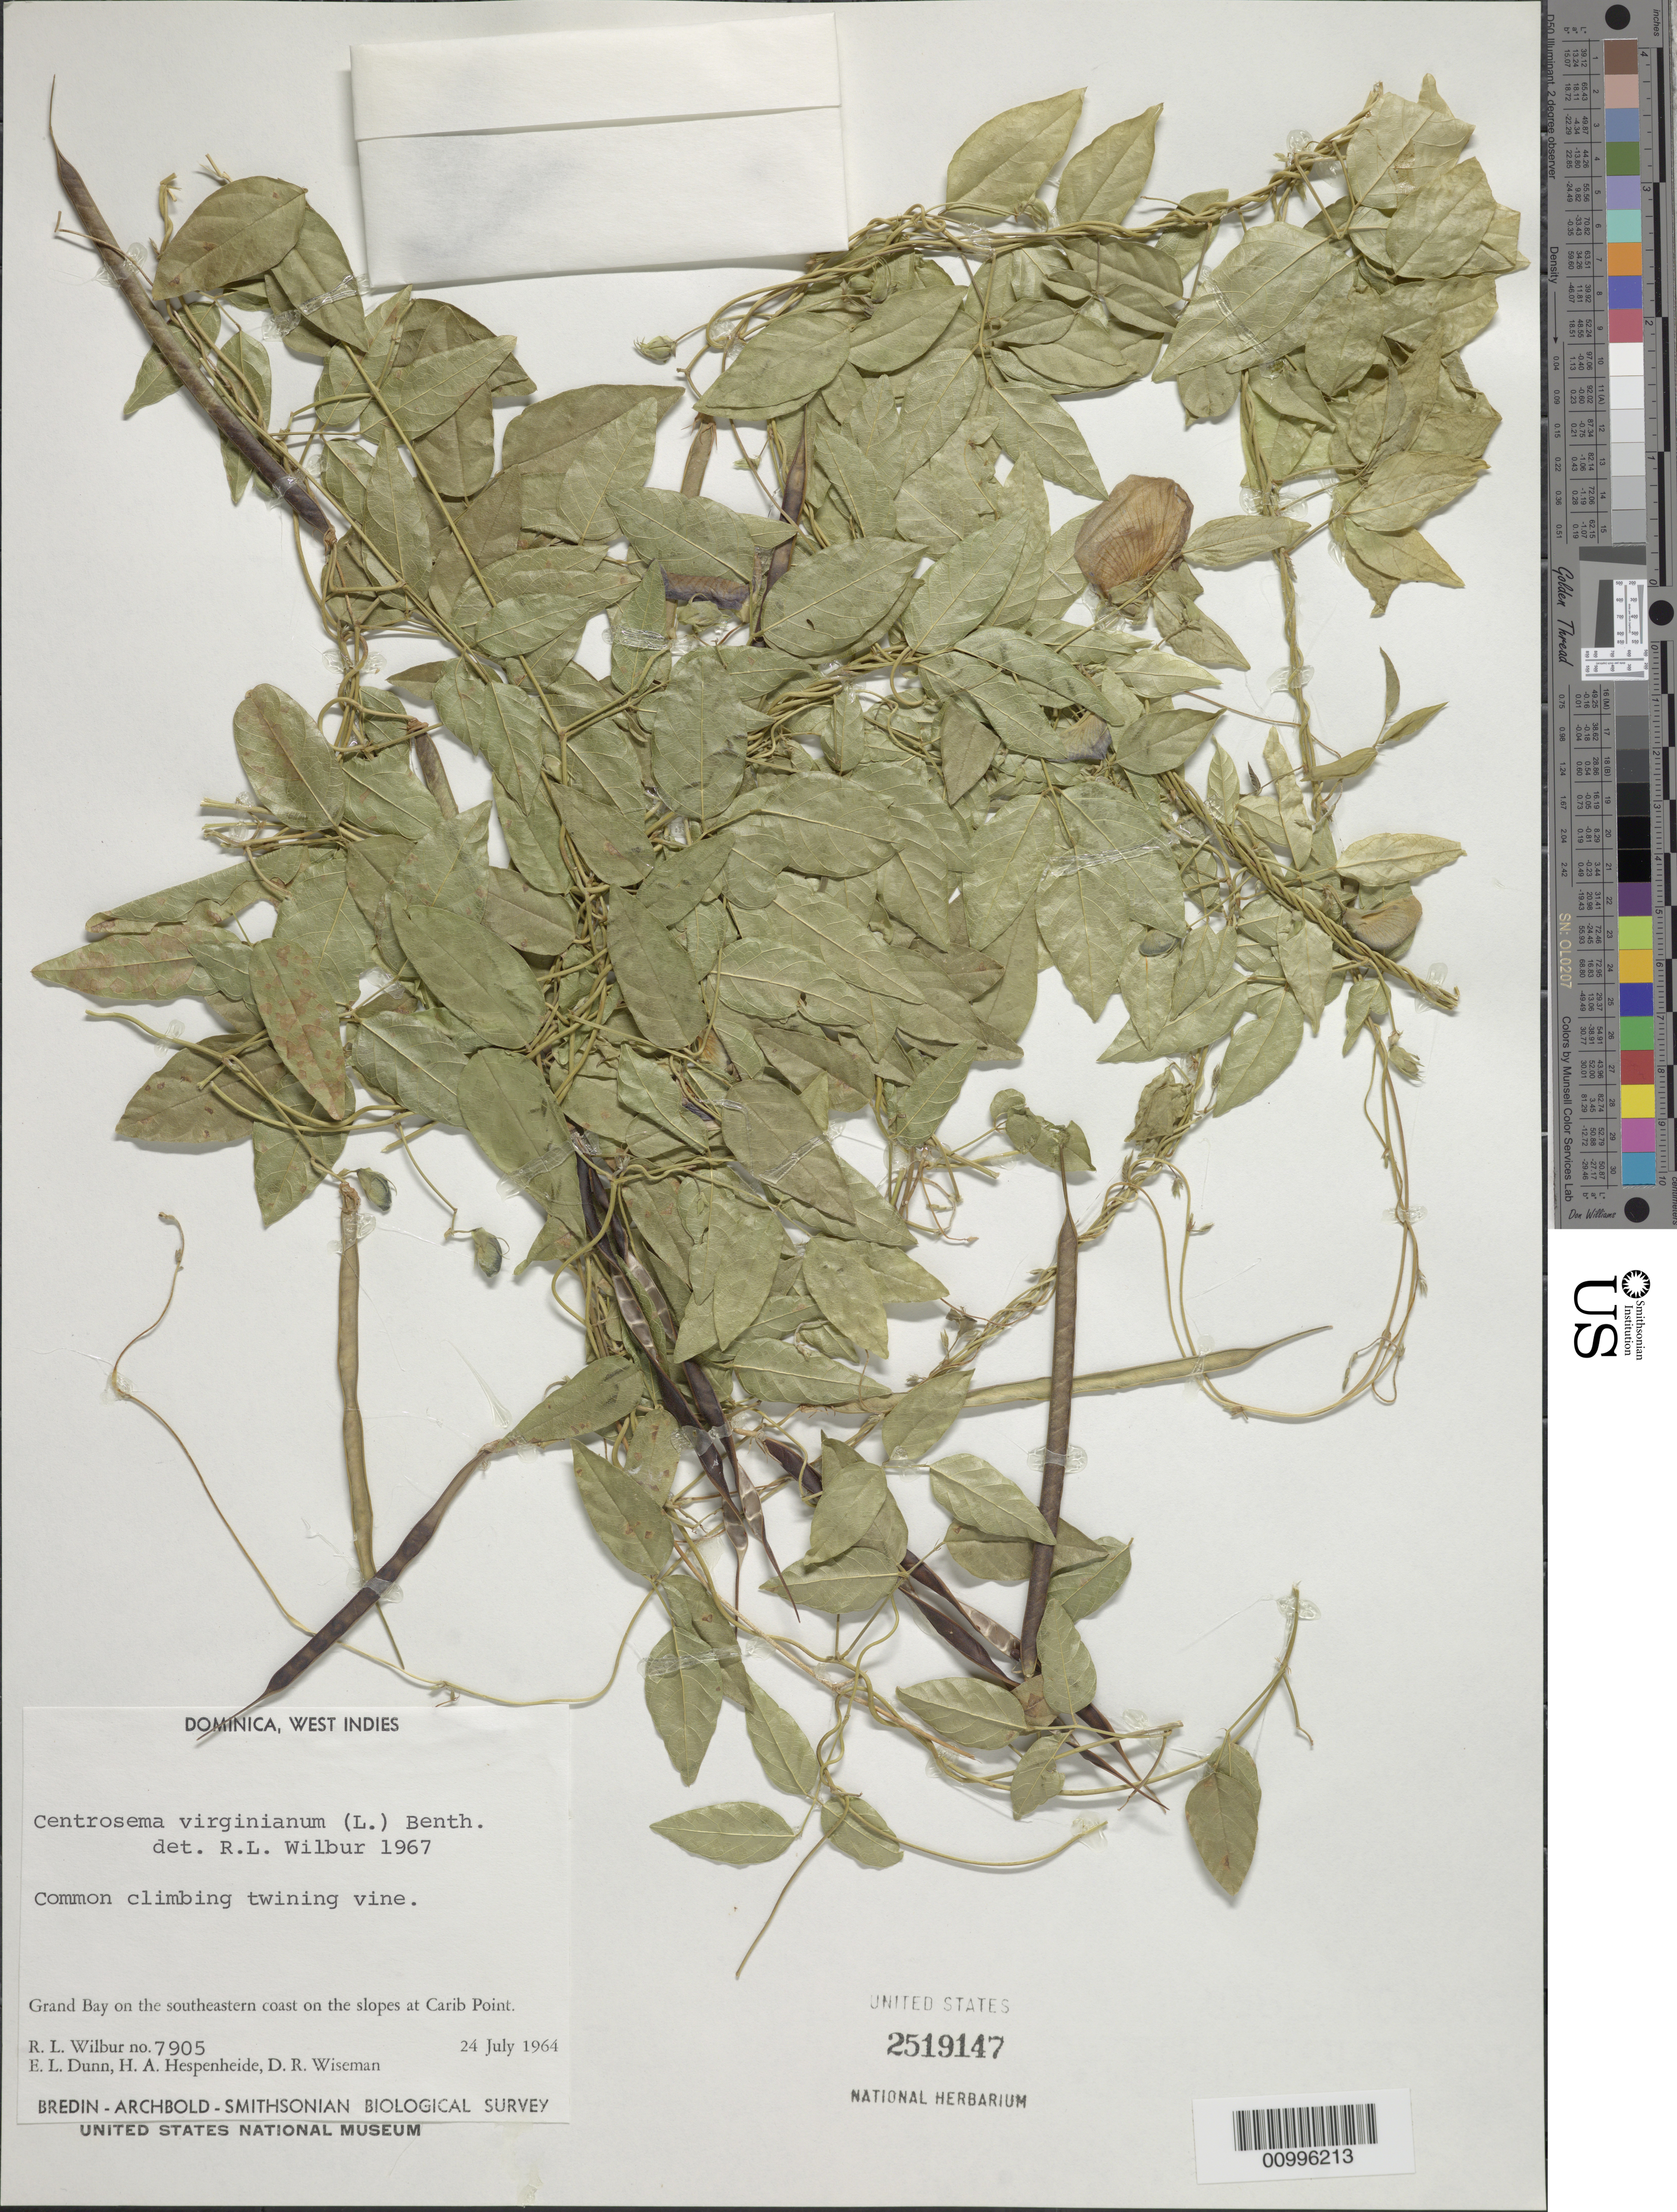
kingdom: Plantae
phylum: Tracheophyta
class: Magnoliopsida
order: Fabales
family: Fabaceae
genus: Centrosema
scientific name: Centrosema virginianum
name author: (L.) Benth.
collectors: R. L. Wilbur & E. Dunn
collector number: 7905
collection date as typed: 24 Jul 1964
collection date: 1964-07-24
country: Dominica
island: Dominica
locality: Grand Bay on the SE coast on the slopes at Carib Point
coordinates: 0 N, 0 E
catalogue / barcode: US 2519147